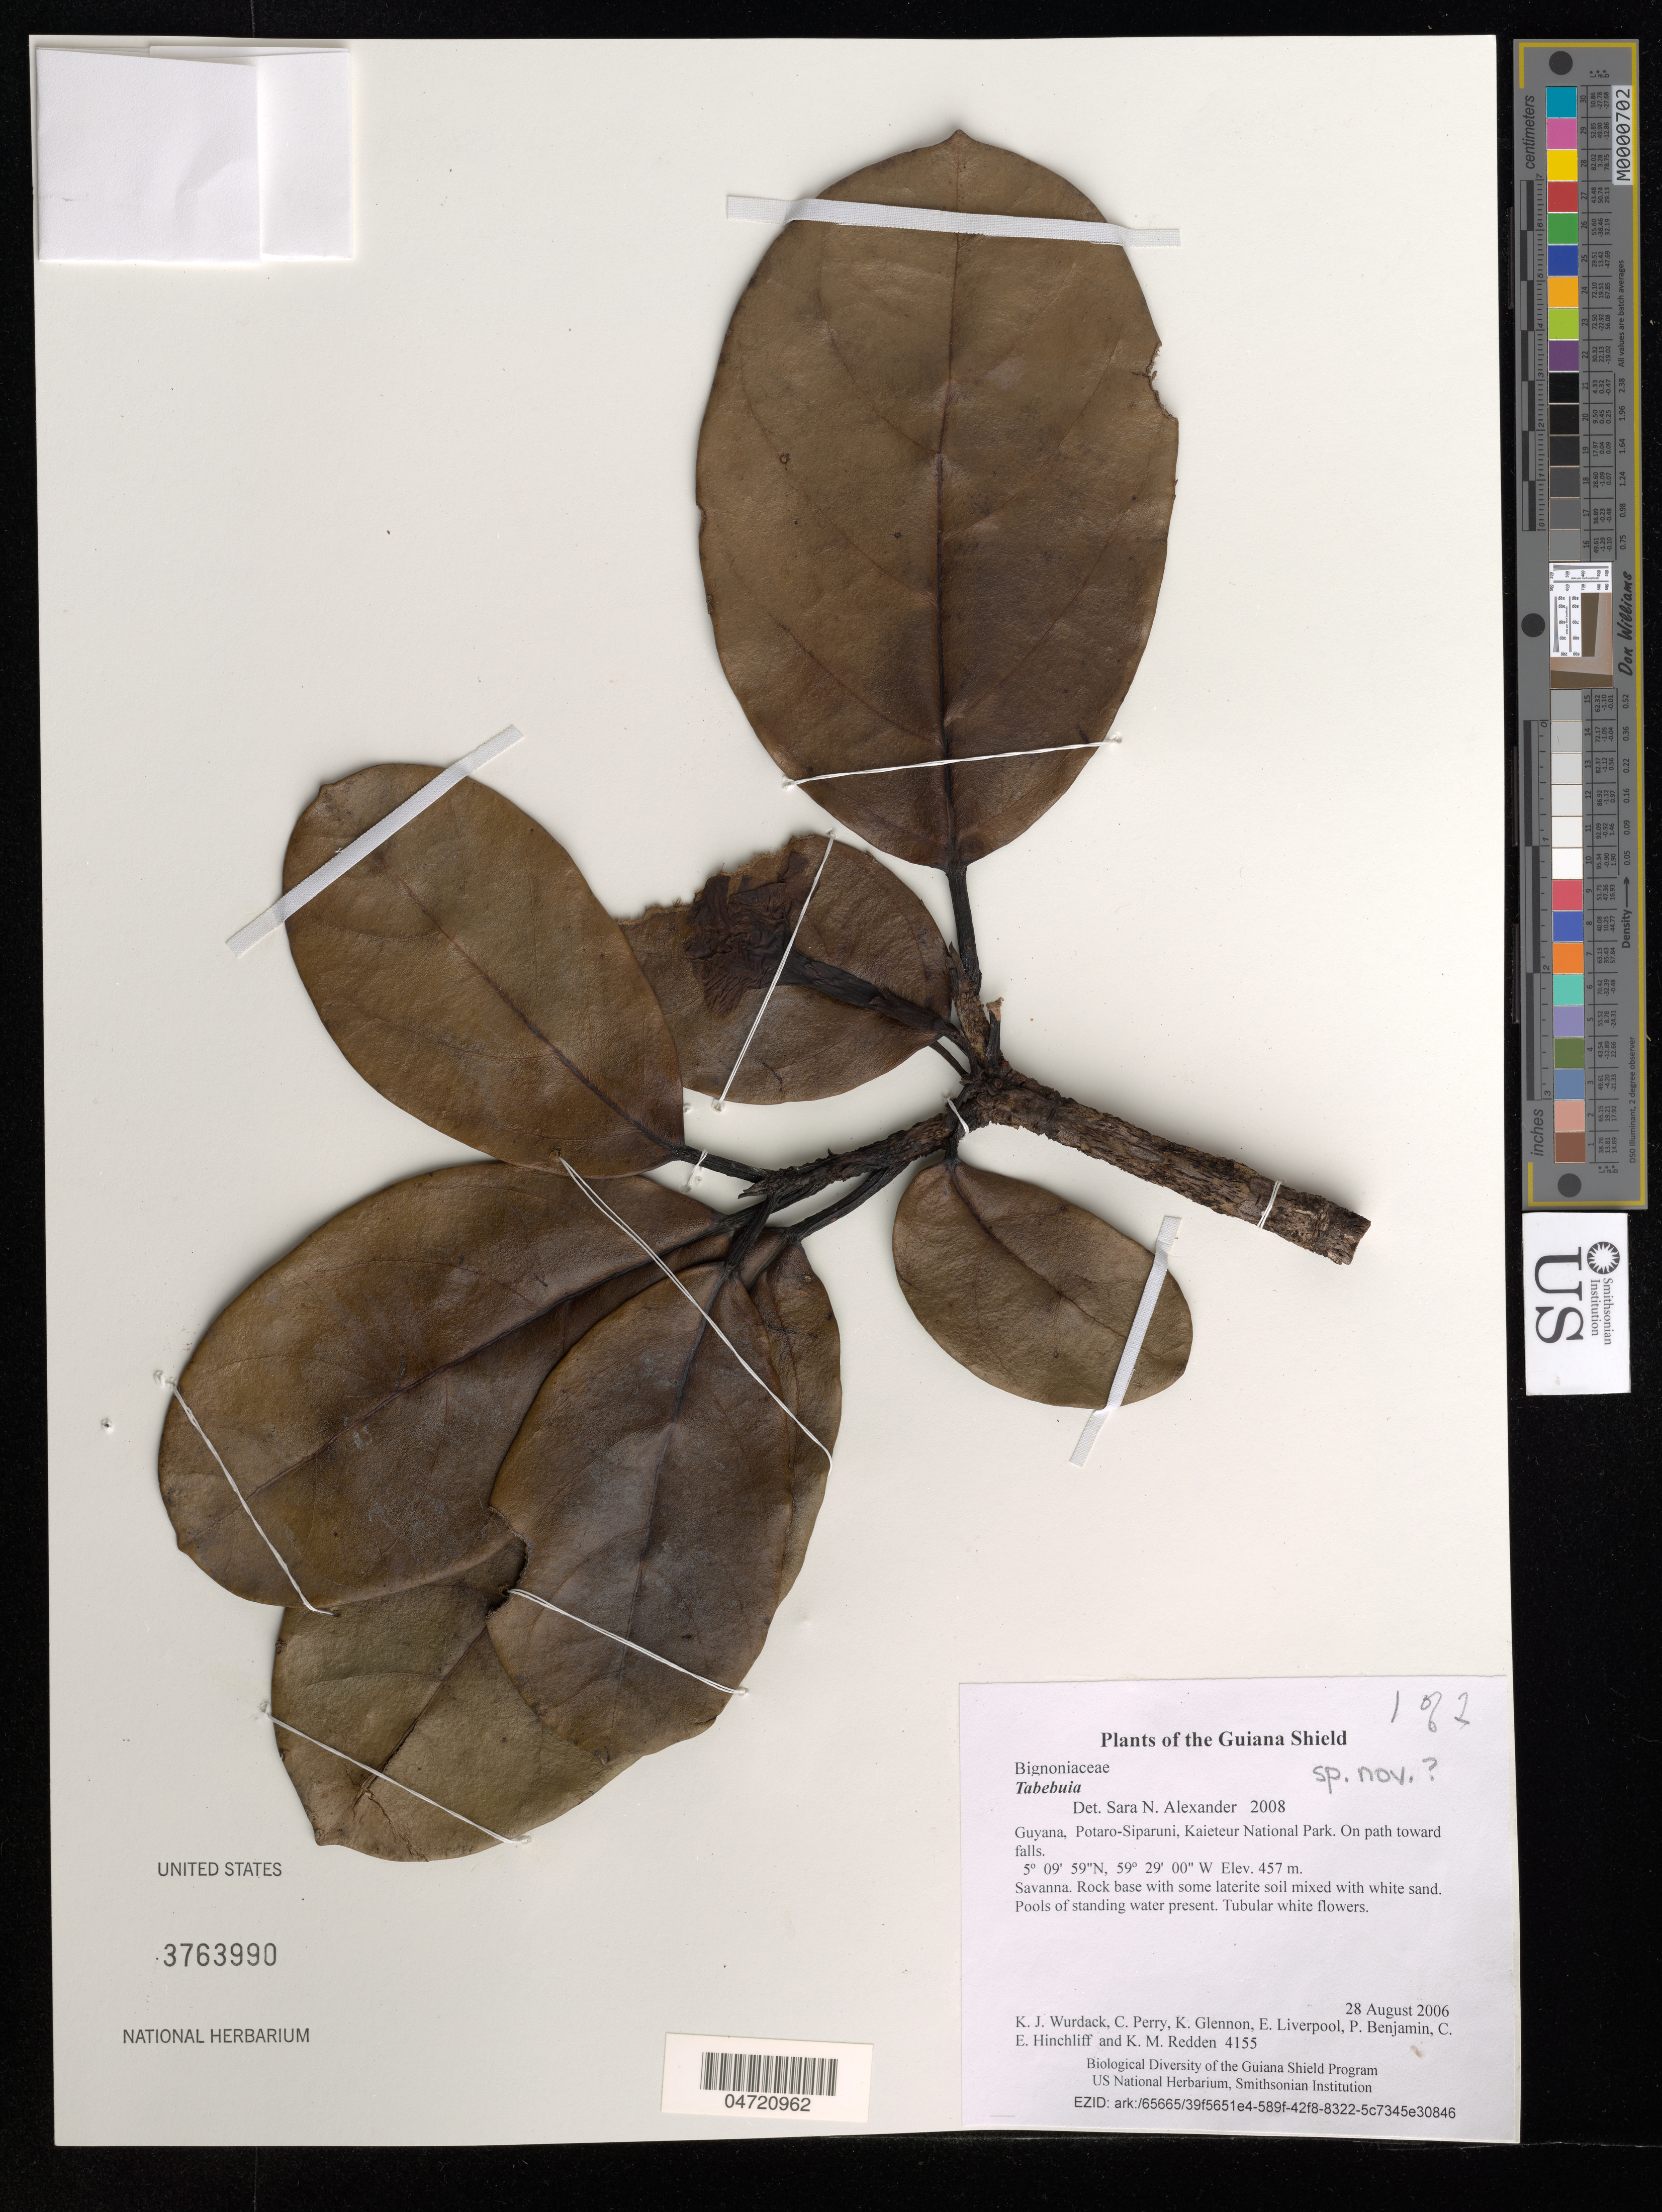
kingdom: Plantae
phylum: Tracheophyta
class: Magnoliopsida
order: Lamiales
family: Bignoniaceae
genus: Tabebuia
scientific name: Tabebuia sp.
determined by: Alexander, S. N.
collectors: K. Wurdack, C. Perry, K. Glennon, E. Liverpool, P. Benjamin, C. E. Hinchliff & K. M. Redden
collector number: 4155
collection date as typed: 28 August 2006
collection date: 2006-08-28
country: Guyana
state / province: Potaro-Siparuni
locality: Kaieteur National Park. On path toward falls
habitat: Savanna. Rock base with some laterite soil mixed with white sand. Pools of standing water present.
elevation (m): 457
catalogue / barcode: US 3763990